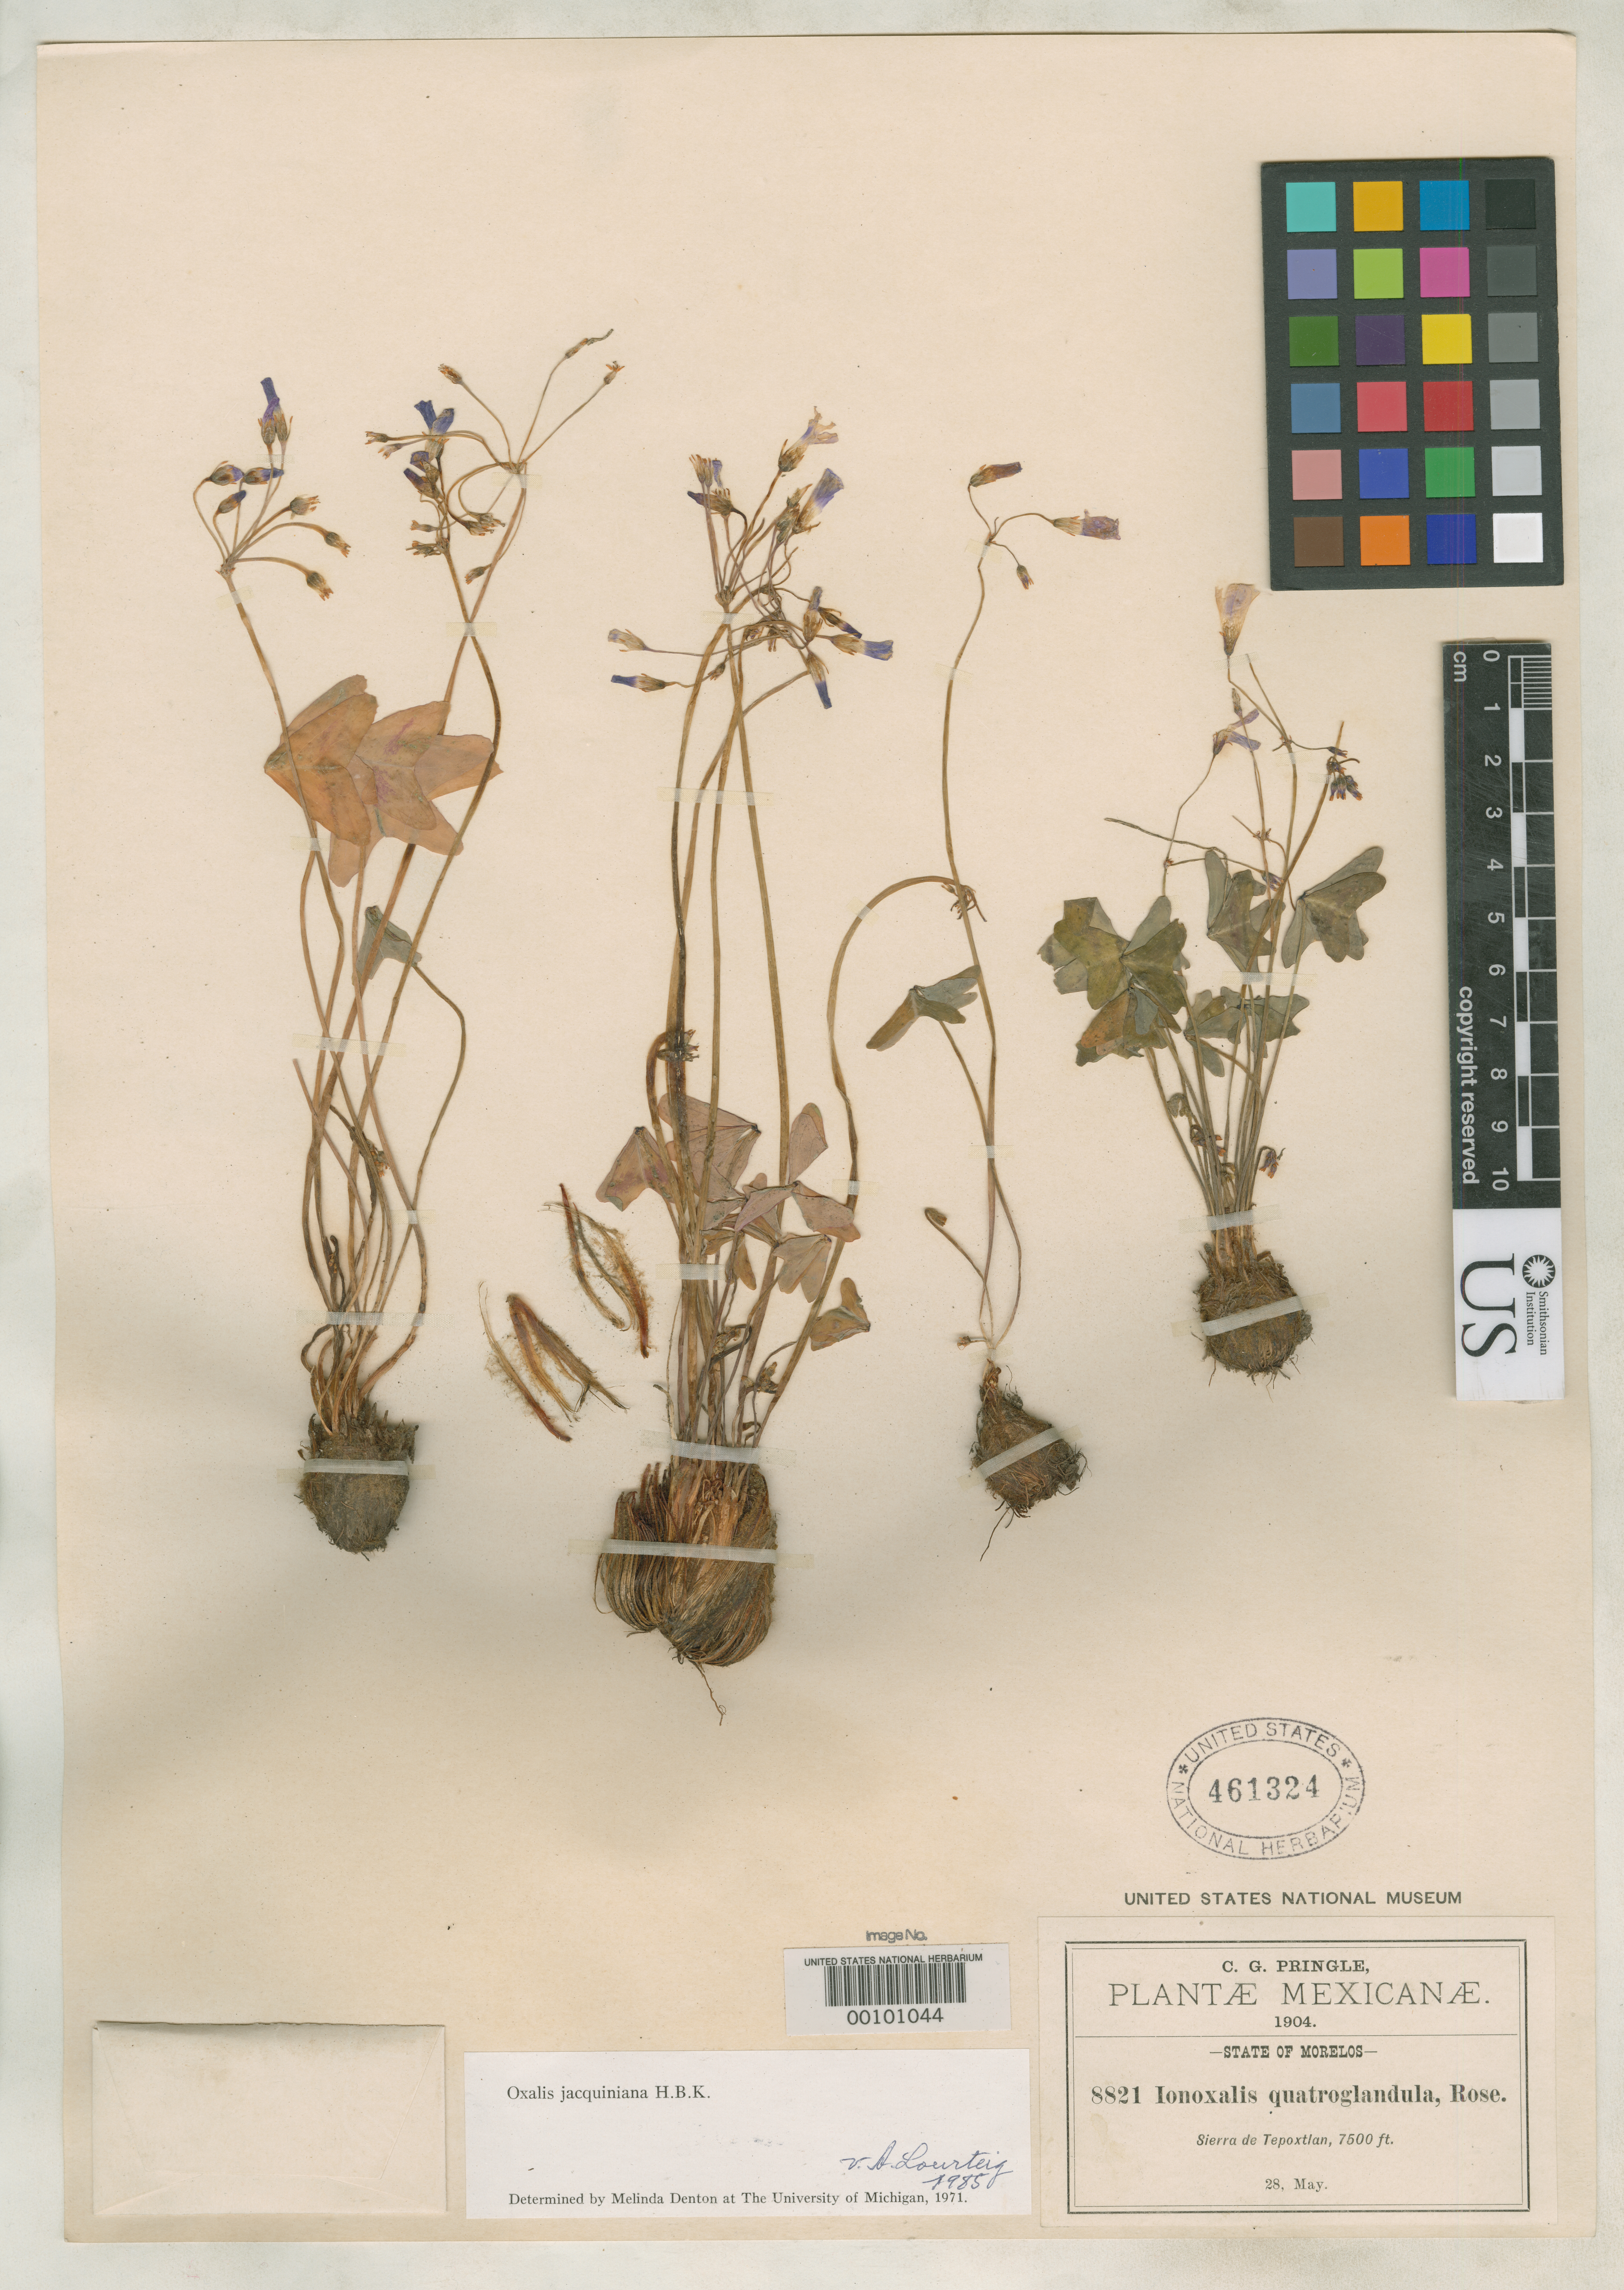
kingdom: Plantae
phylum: Tracheophyta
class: Magnoliopsida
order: Oxalidales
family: Oxalidaceae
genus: Ionoxalis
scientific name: Ionoxalis quadriglandula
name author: Rose in Small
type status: Isotype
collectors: C. G. Pringle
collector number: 8821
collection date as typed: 28 May 1904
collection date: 1904-05-28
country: Mexico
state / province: Morelos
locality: Sierra de Tepoxtlan.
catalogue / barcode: US 461324